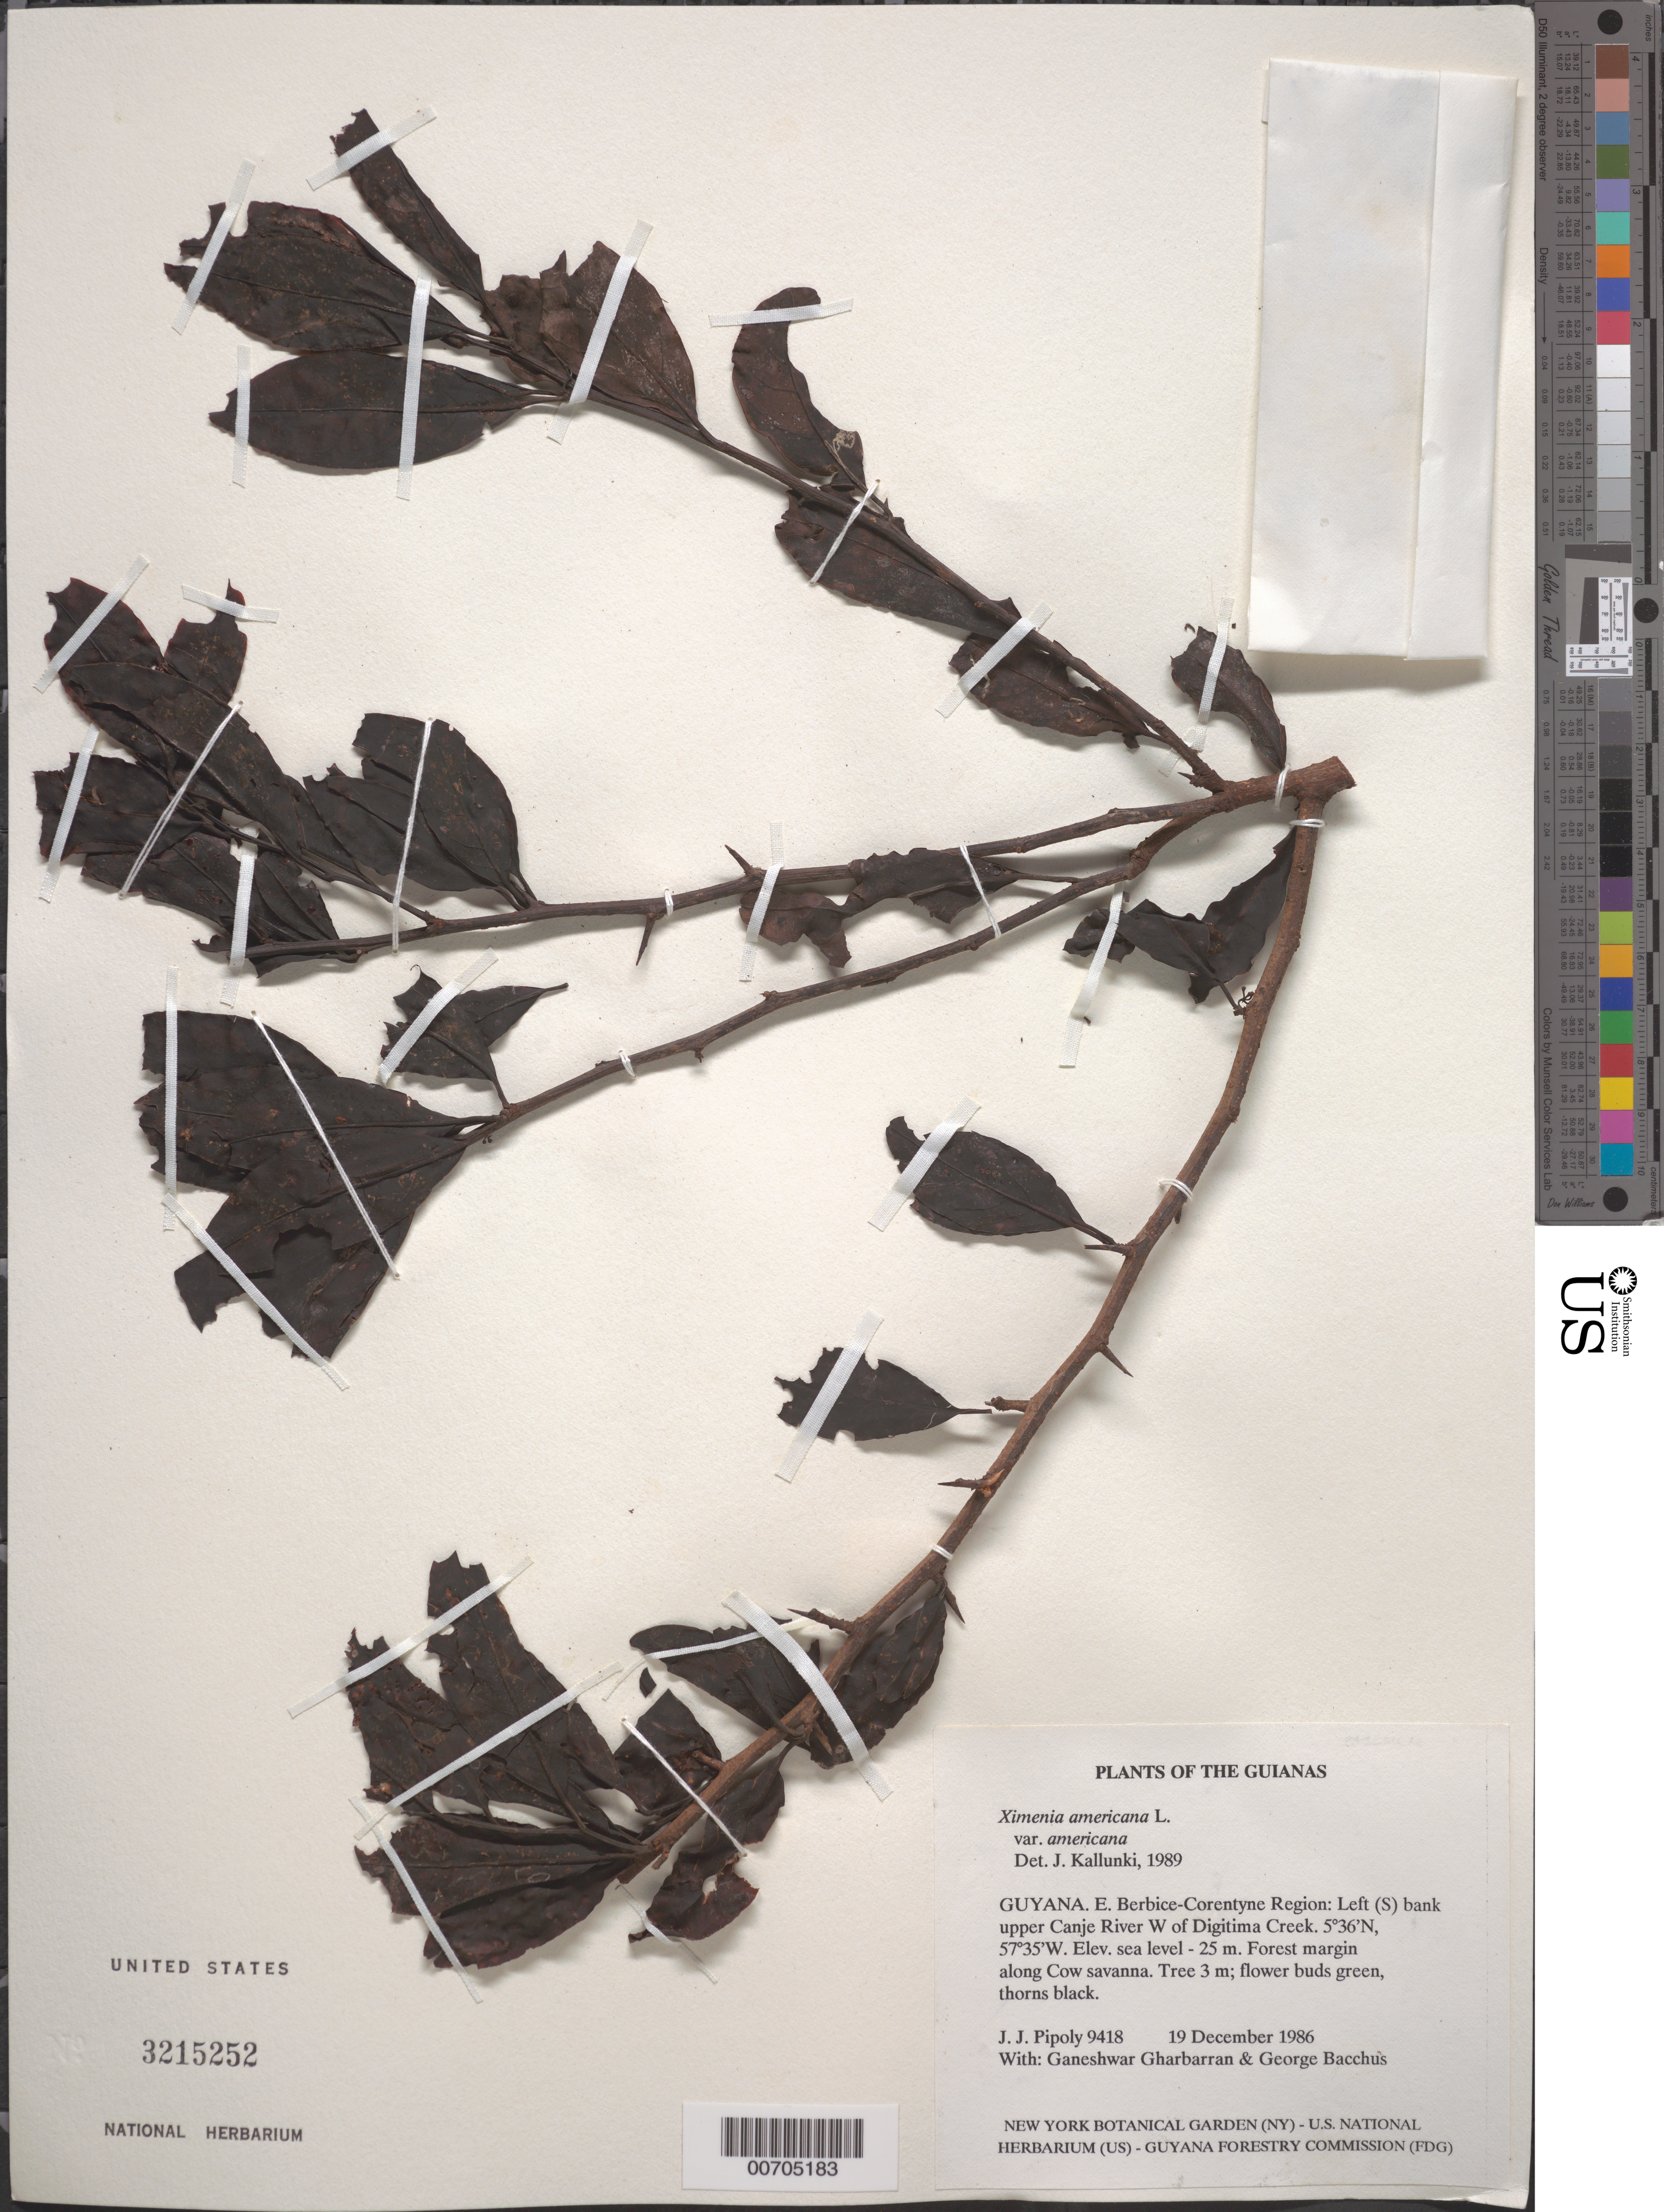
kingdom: Plantae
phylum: Tracheophyta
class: Magnoliopsida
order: Santalales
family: Ximeniaceae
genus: Ximenia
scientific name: Ximenia americana var. americana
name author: L.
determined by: Kallunki, Jacquelyn A.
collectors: J. J. Pipoly, G. Gharbarran & G. Bacchus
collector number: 9418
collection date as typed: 19 December 1986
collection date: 1986-12-19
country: Guyana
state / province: E. Berbice-Corentyne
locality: Left (S) bank upper Canje River W of Digitima Creek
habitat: Forest margin along Cow savanna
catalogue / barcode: US 3215252